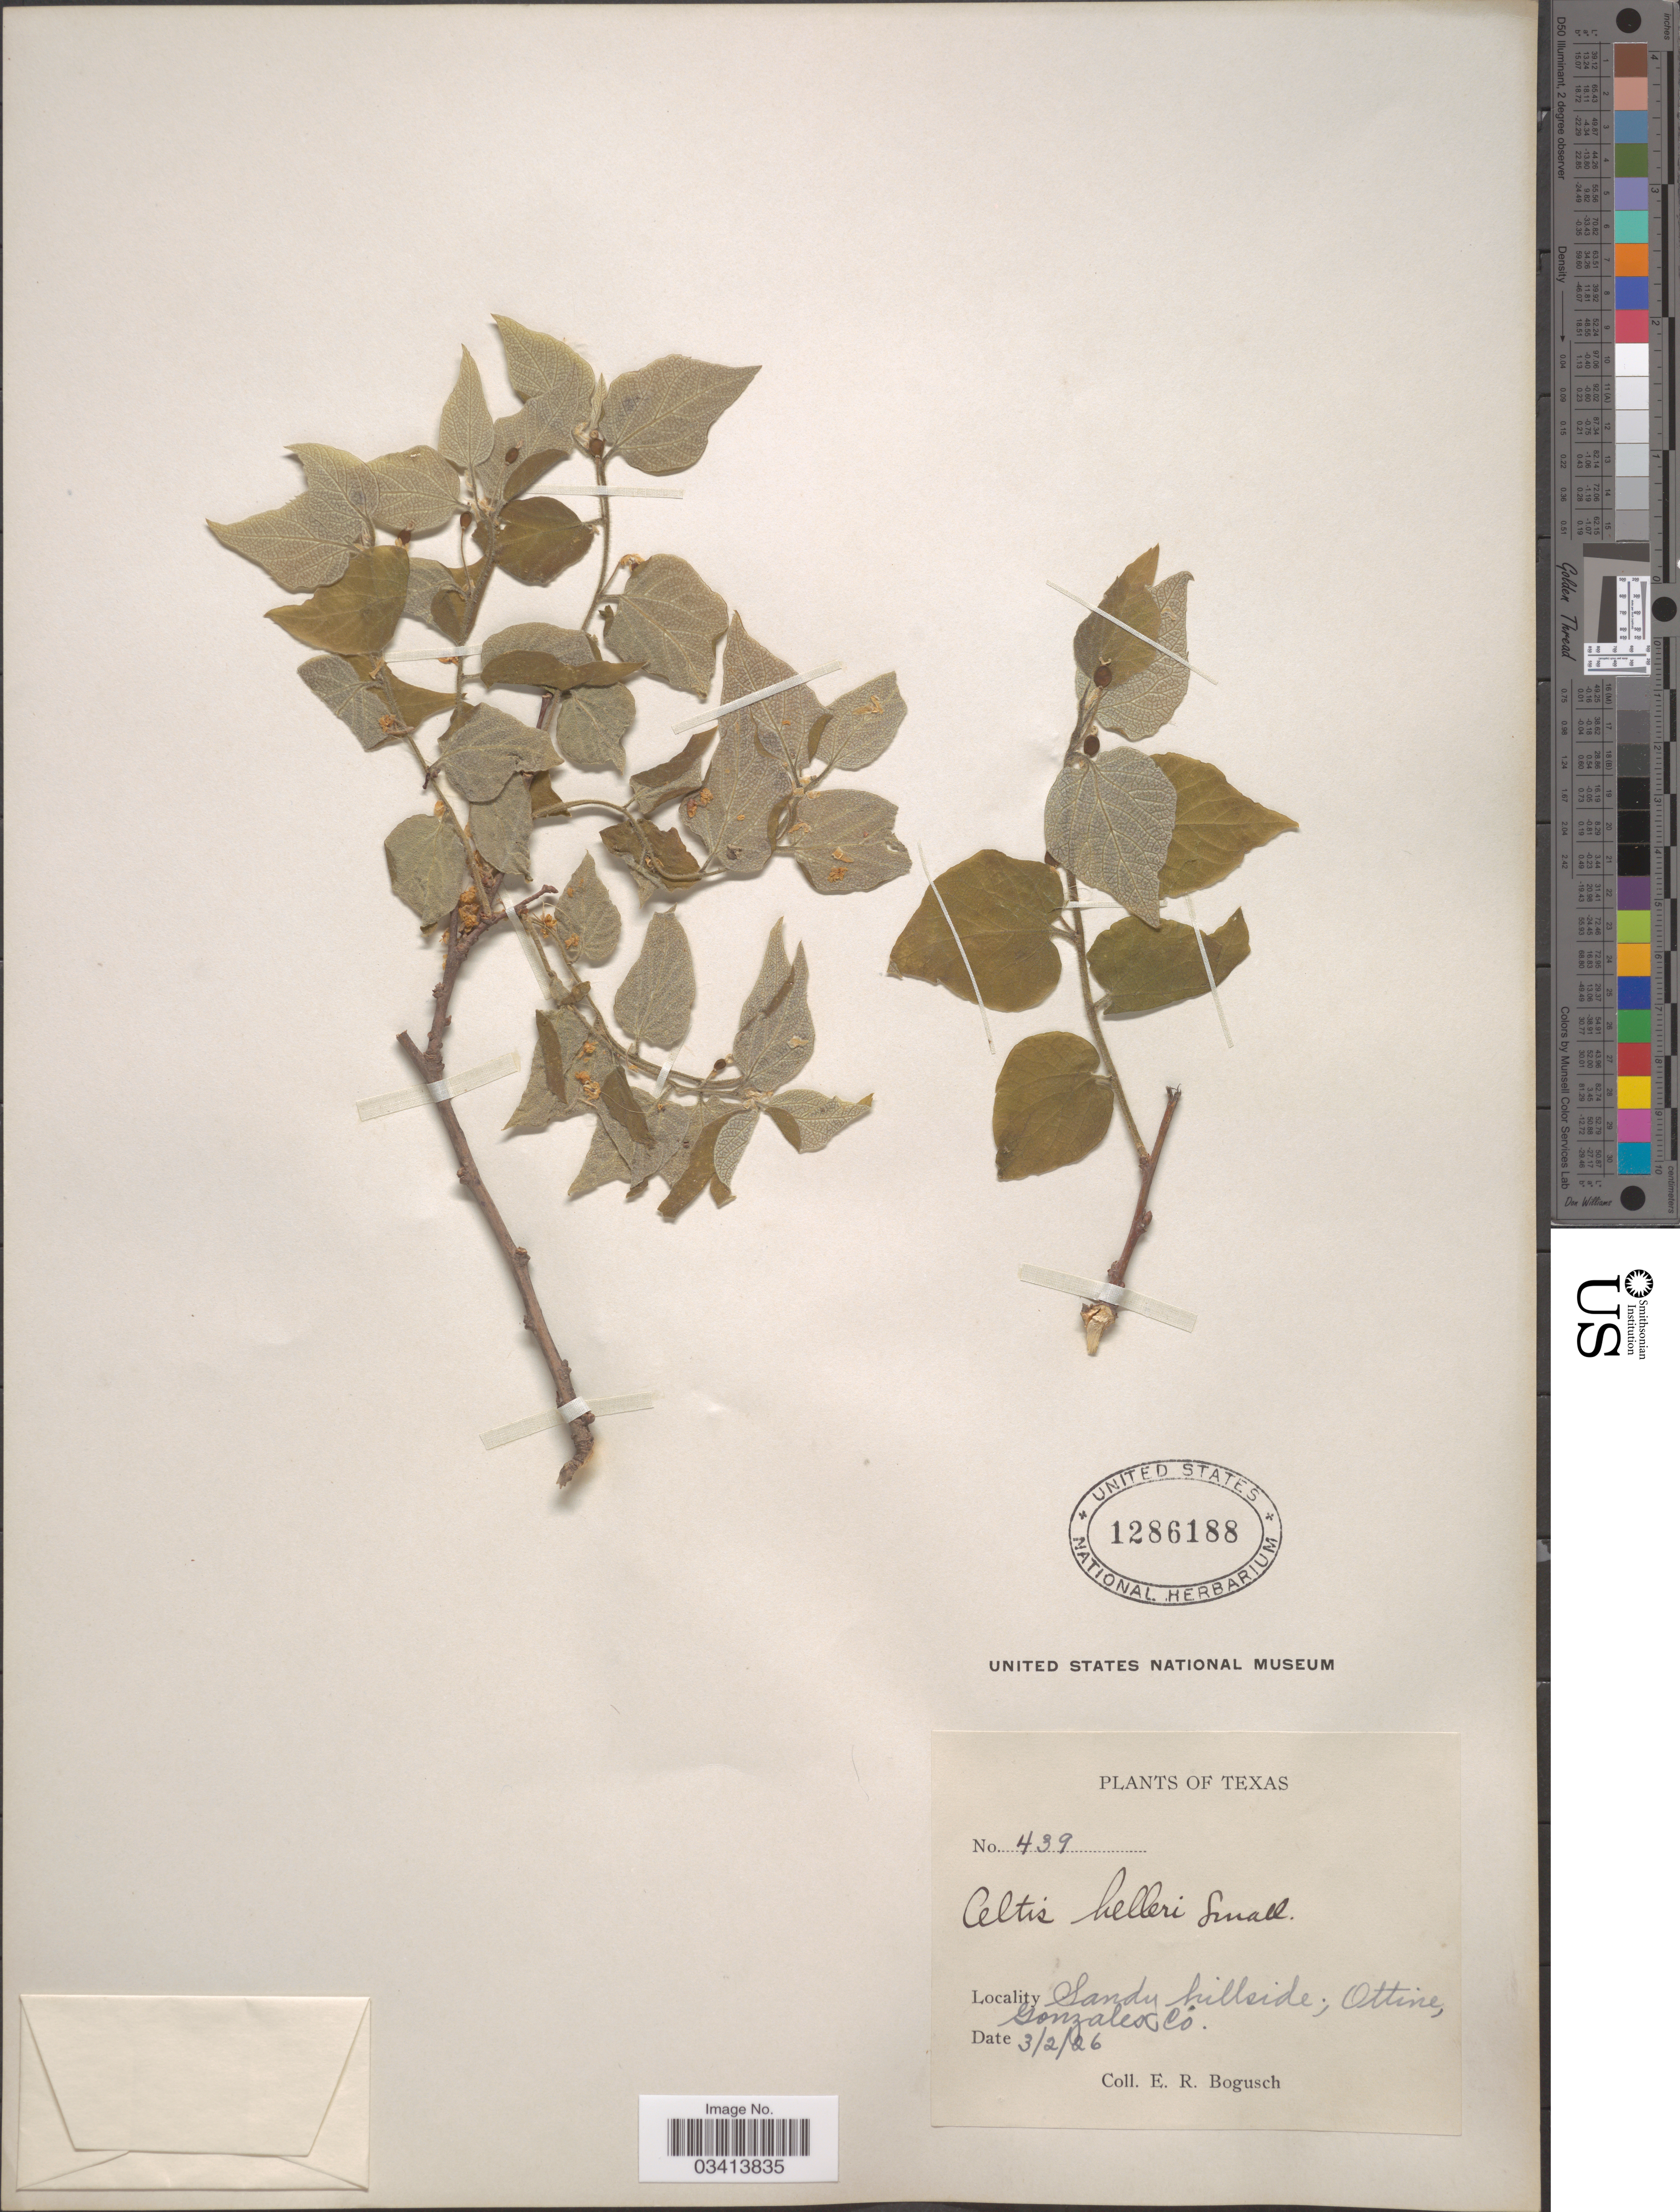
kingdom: Plantae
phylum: Tracheophyta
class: Magnoliopsida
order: Rosales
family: Cannabaceae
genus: Celtis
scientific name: Celtis lindheimeri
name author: Engelm. ex K. Koch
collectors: E. Bogusch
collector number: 439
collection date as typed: Transcribed d/m/y: 3/2/26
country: United States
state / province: Texas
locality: Ottine, Gonzales Co.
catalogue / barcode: US 1286188